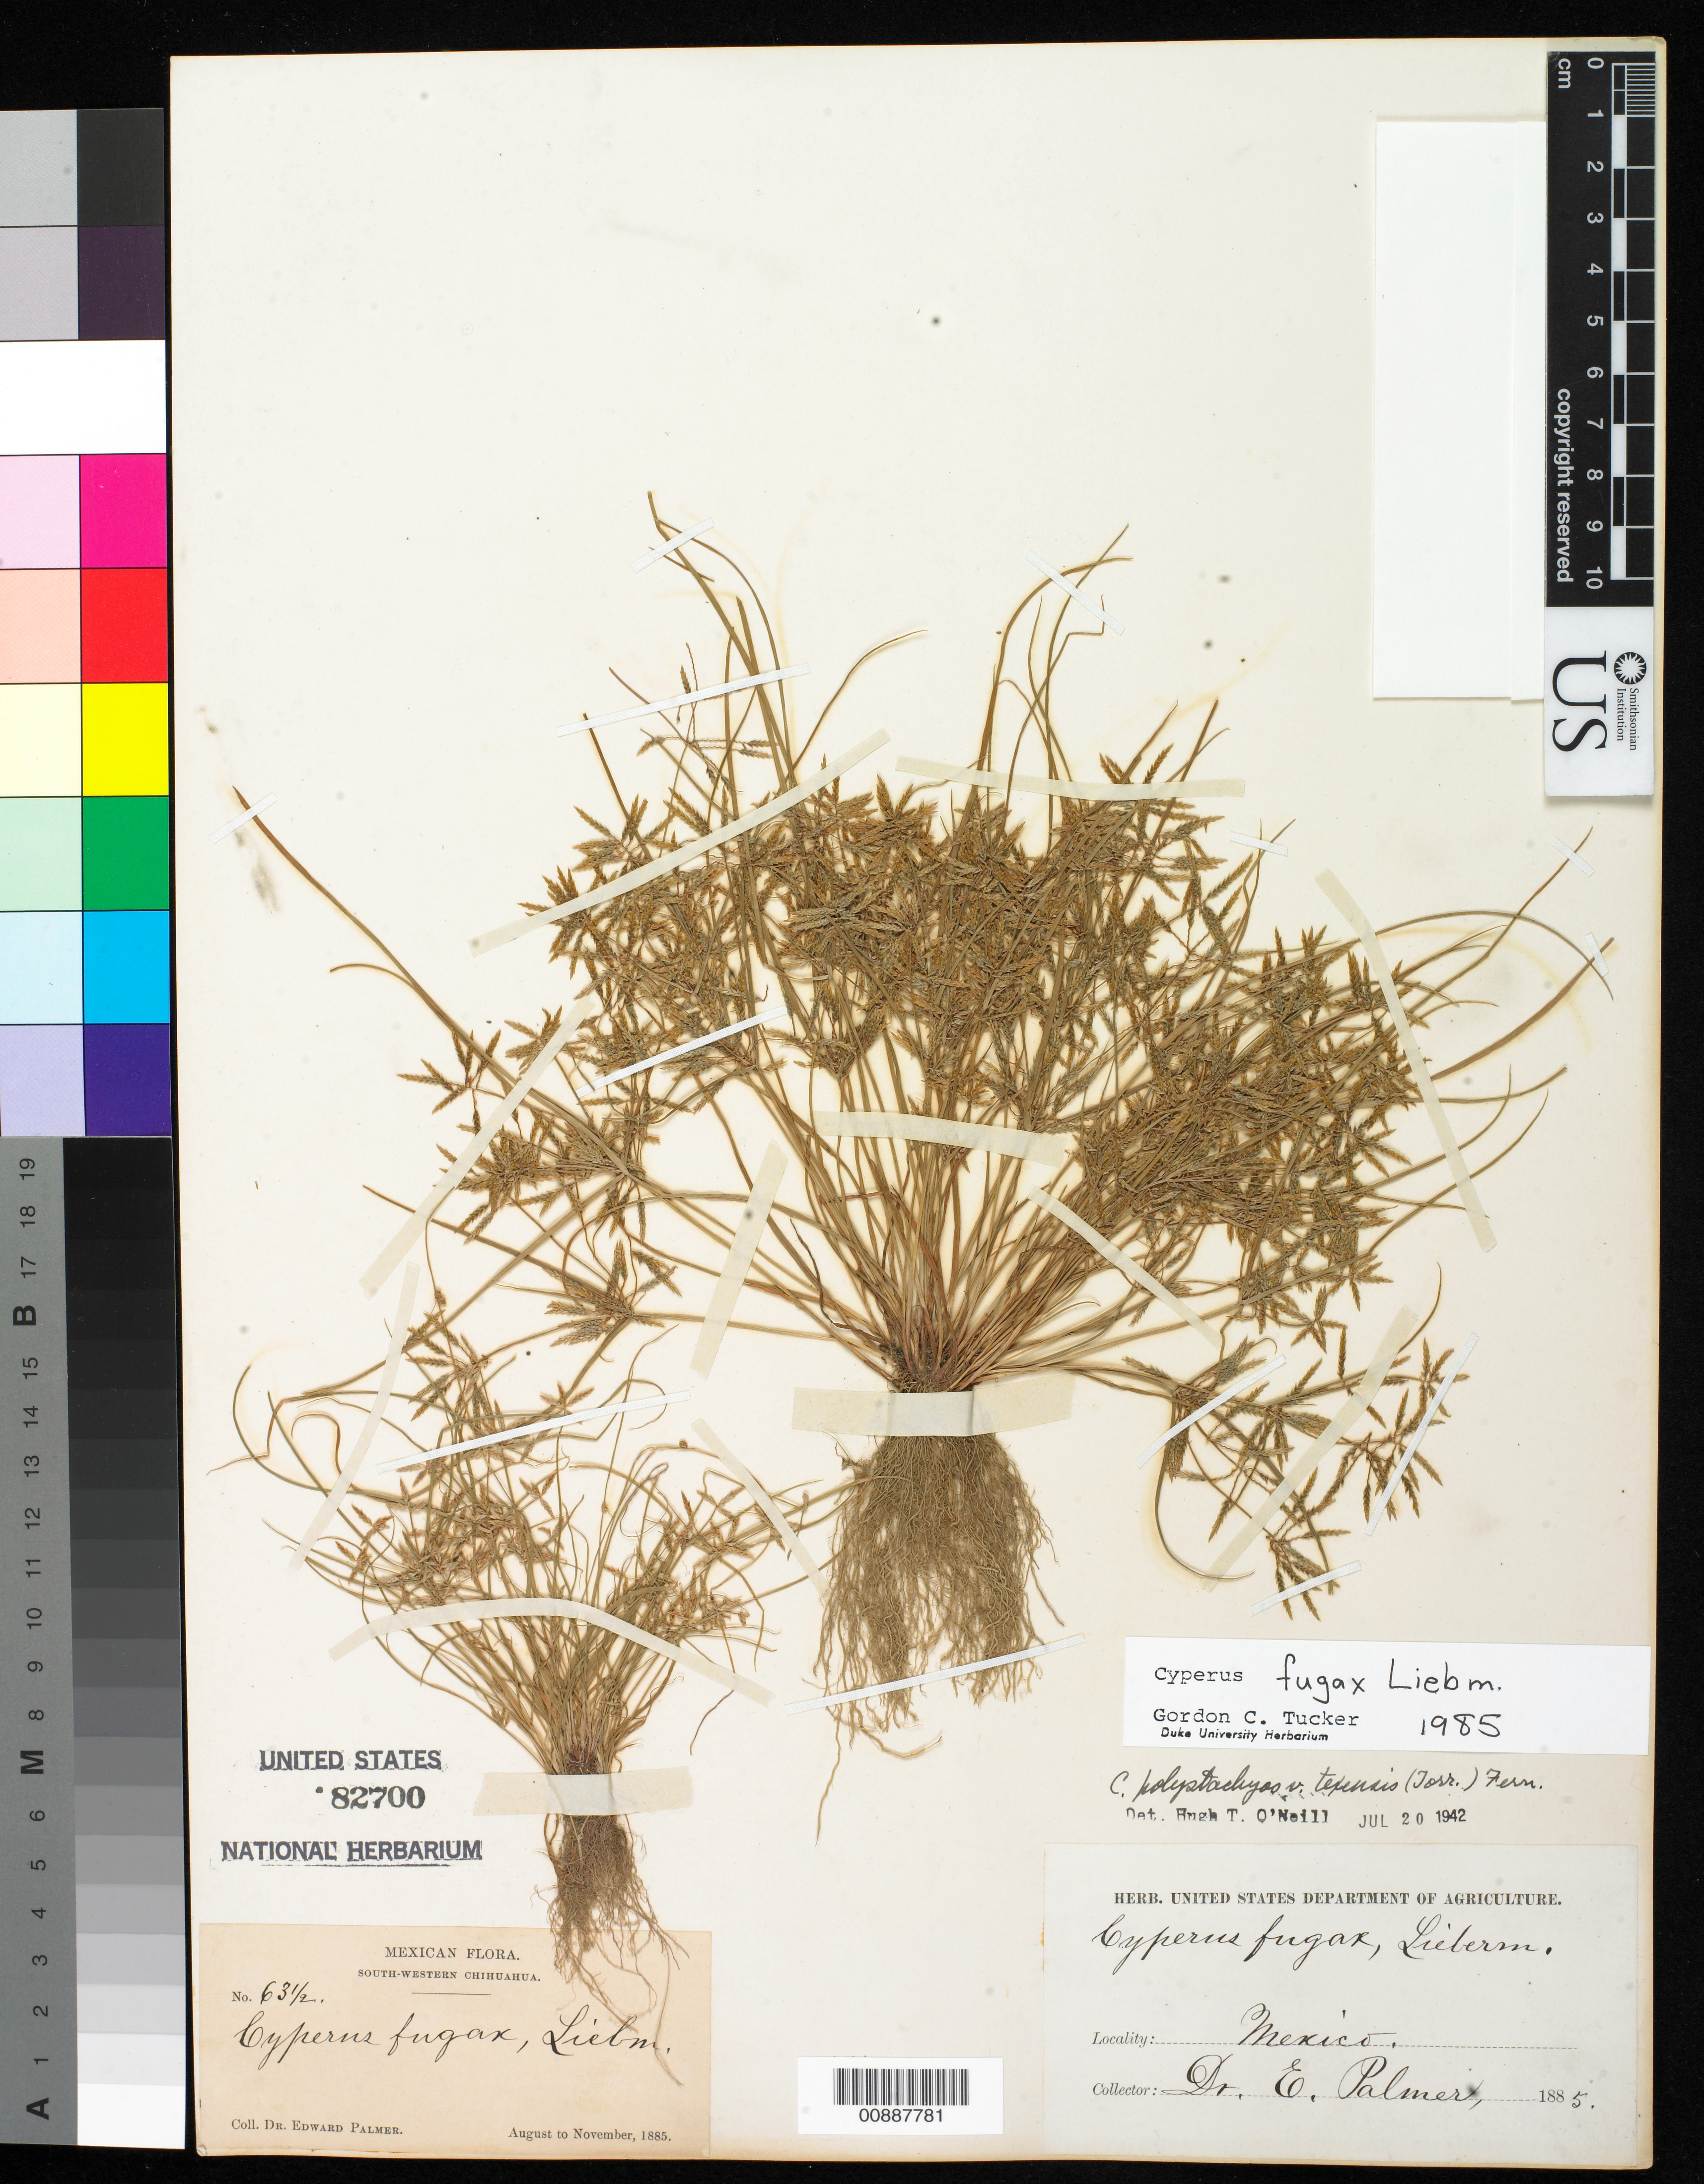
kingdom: Plantae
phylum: Tracheophyta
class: Liliopsida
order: Poales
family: Cyperaceae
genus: Cyperus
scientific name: Cyperus fugax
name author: Liebm.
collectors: E. Palmer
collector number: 63½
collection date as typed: Aug 1885 to -- Nov 1885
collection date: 1885-08/1885-11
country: Mexico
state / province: Chihuahua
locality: South-Western Chihuahua.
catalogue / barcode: US 82700